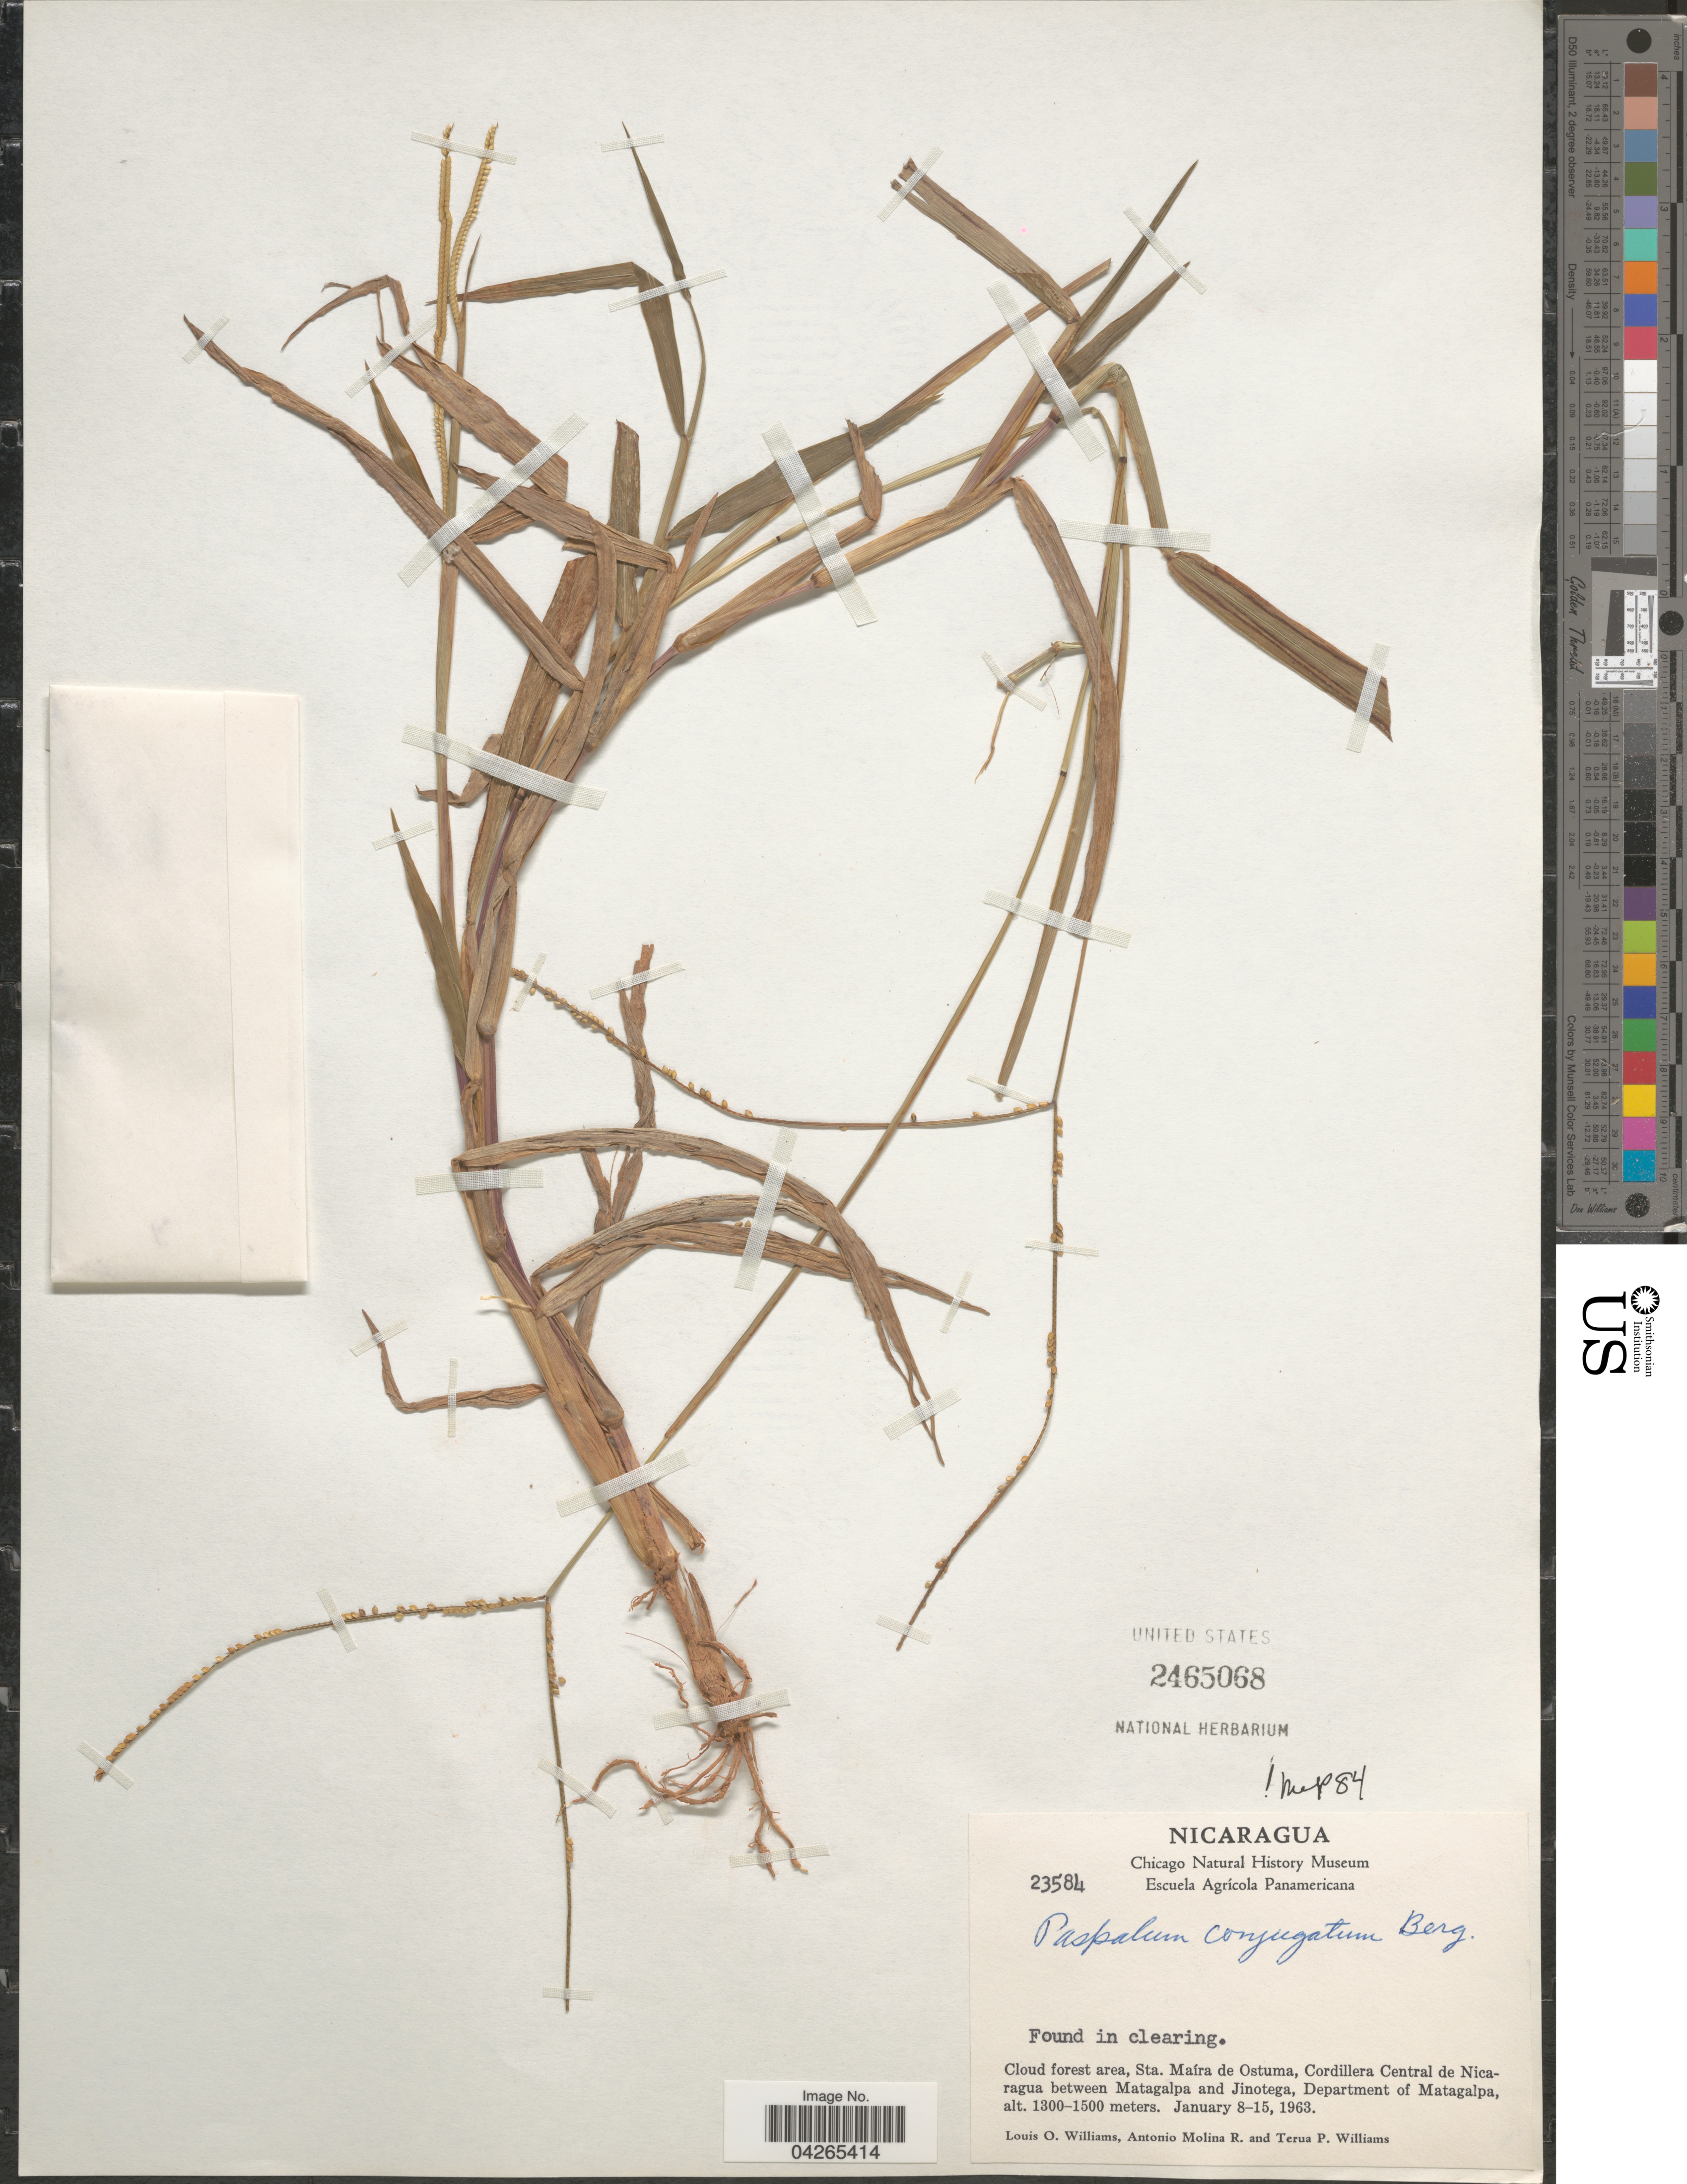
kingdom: Plantae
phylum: Tracheophyta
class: Liliopsida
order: Poales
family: Poaceae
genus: Paspalum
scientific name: Paspalum conjugatum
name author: P.J. Bergius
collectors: L. O. Williams, A. Molina R. & T. Williams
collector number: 23584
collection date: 1963-01-08/1963-01-15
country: Nicaragua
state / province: Matagalpa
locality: Cloud forest area, Sta. Maíra de Ostuma, Cordillera Central de Nicaragua between Matagalpa and Jinotega, Department of Matagalpa.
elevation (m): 1300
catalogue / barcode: US 2465068